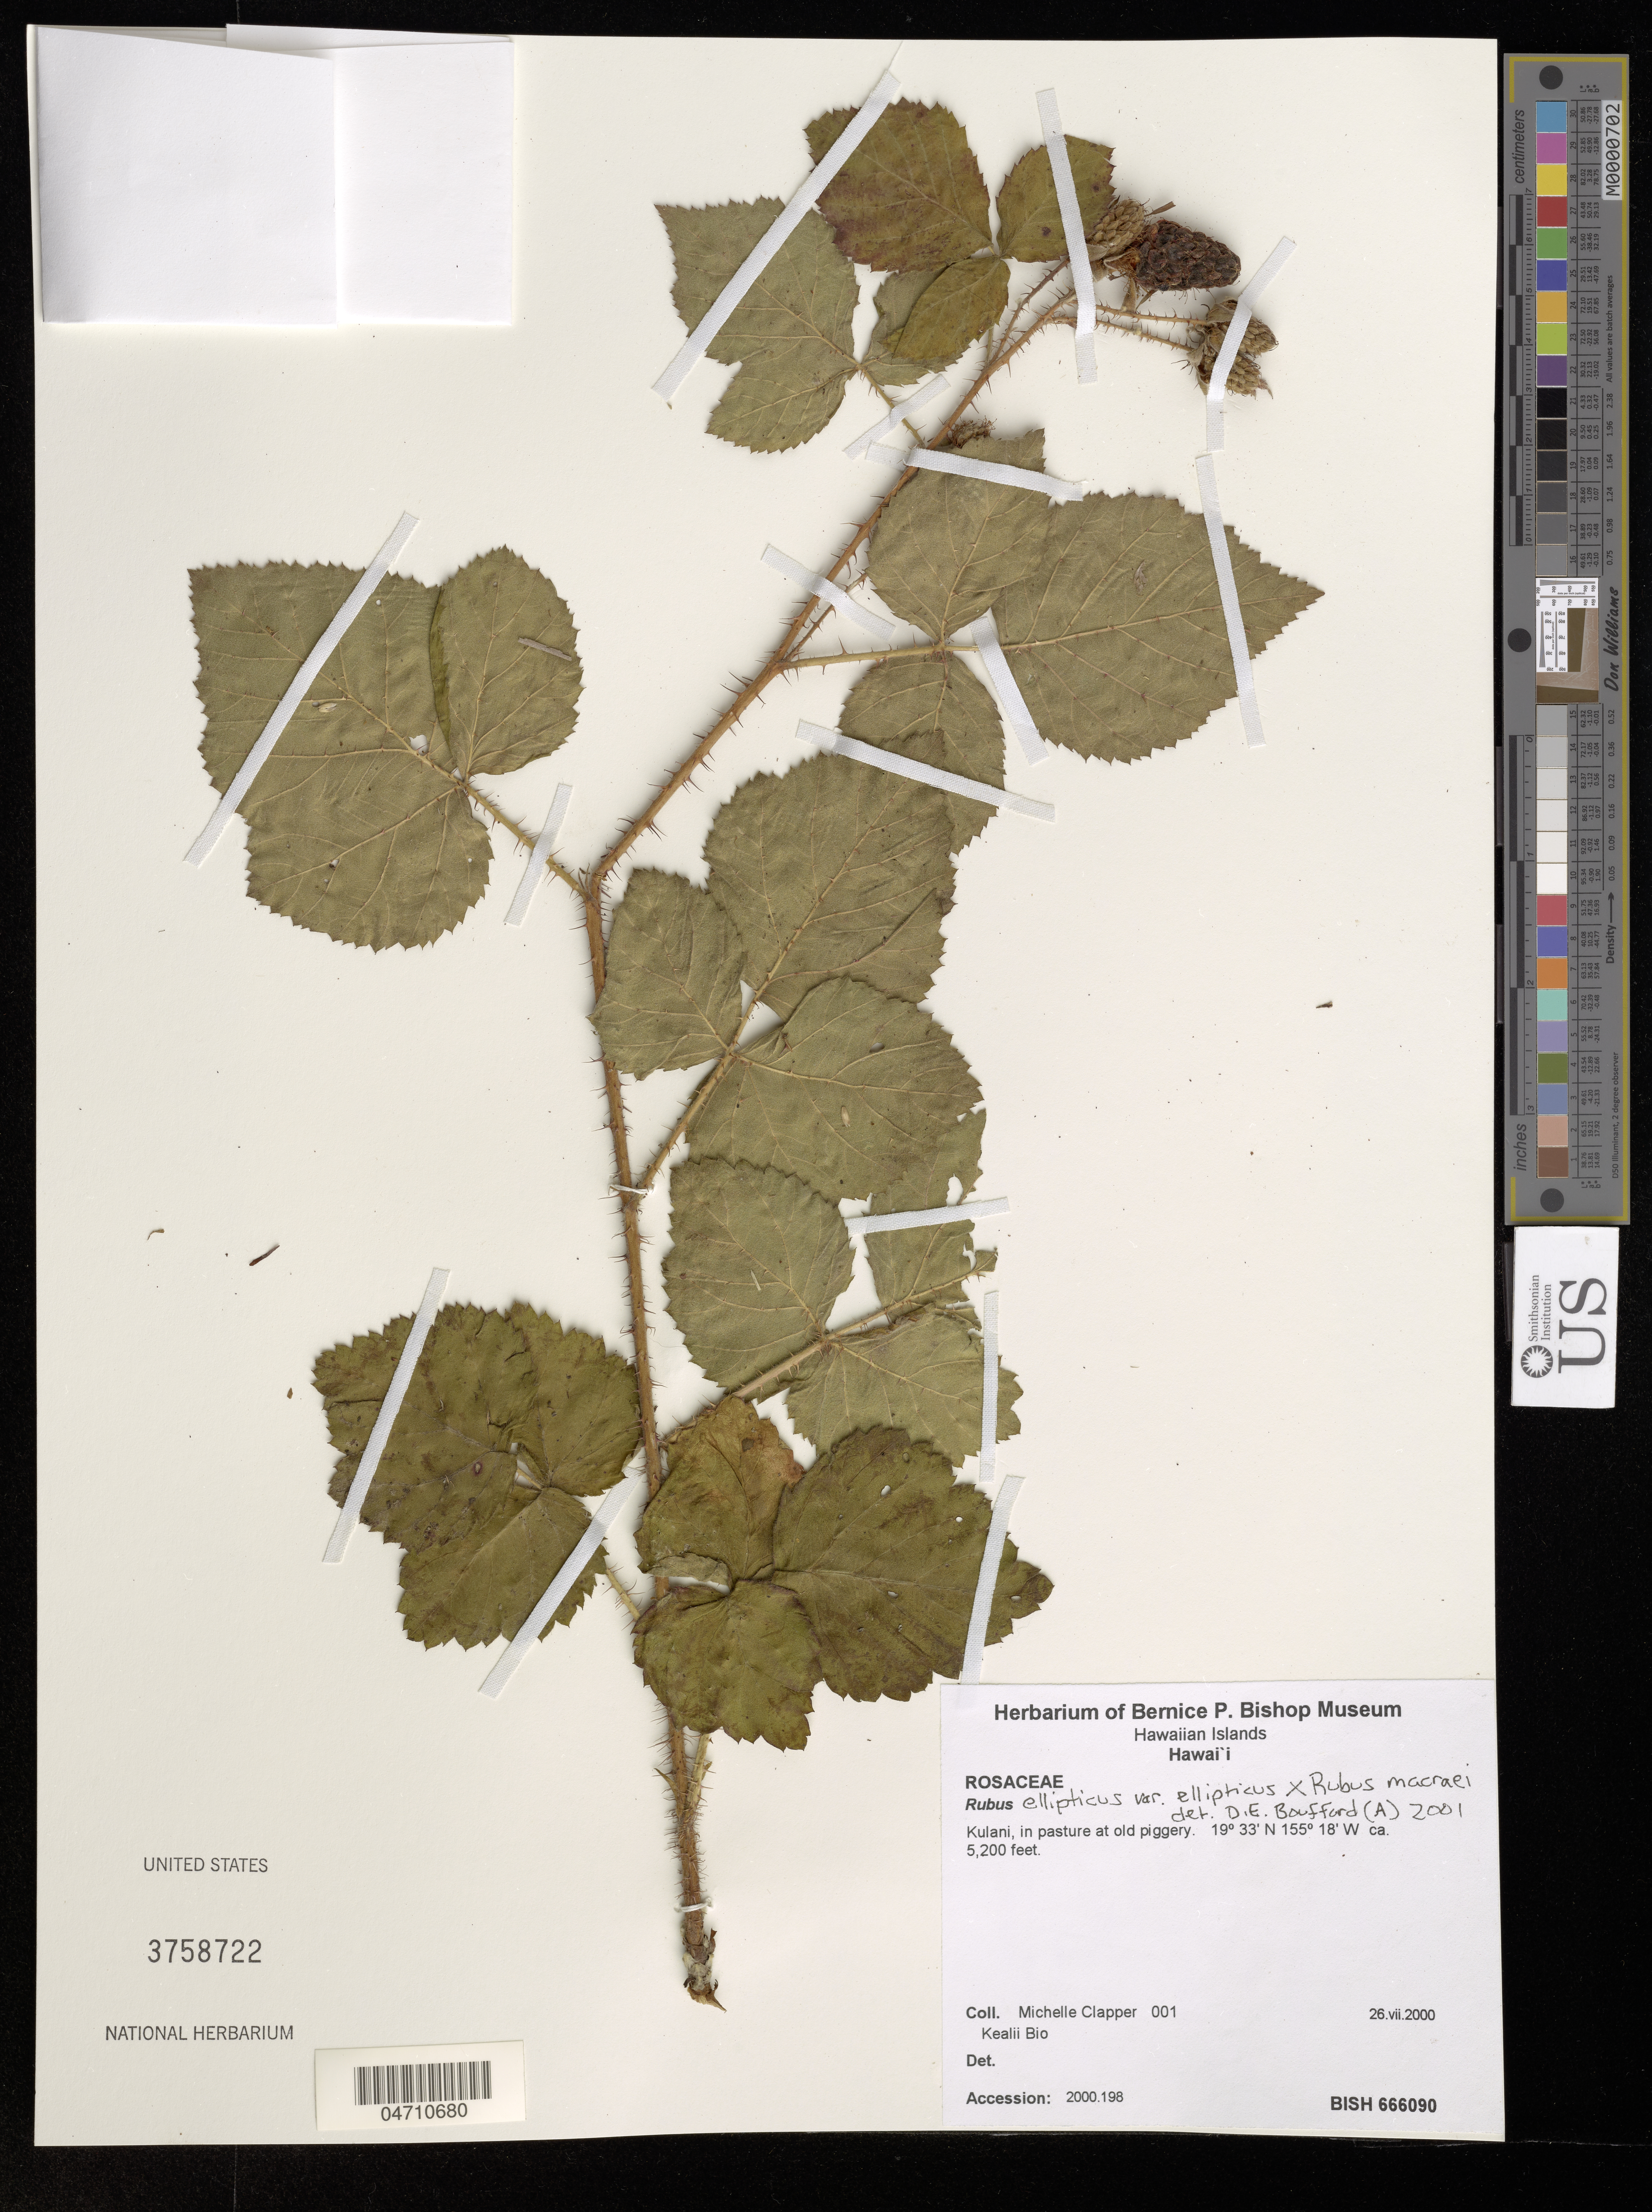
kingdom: Plantae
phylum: Tracheophyta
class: Magnoliopsida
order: Rosales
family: Rosaceae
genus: Rubus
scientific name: Rubus ellipticus var. ellipticus x Rubus macraei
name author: Sm.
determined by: Boufford, D. E.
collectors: M. Clapper & K. Bio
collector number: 001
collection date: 2000-07-26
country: United States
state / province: Hawaii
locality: Hawaiian Islands. Kulani, in pasture at old piggery.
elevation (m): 1585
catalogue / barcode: US 3758722